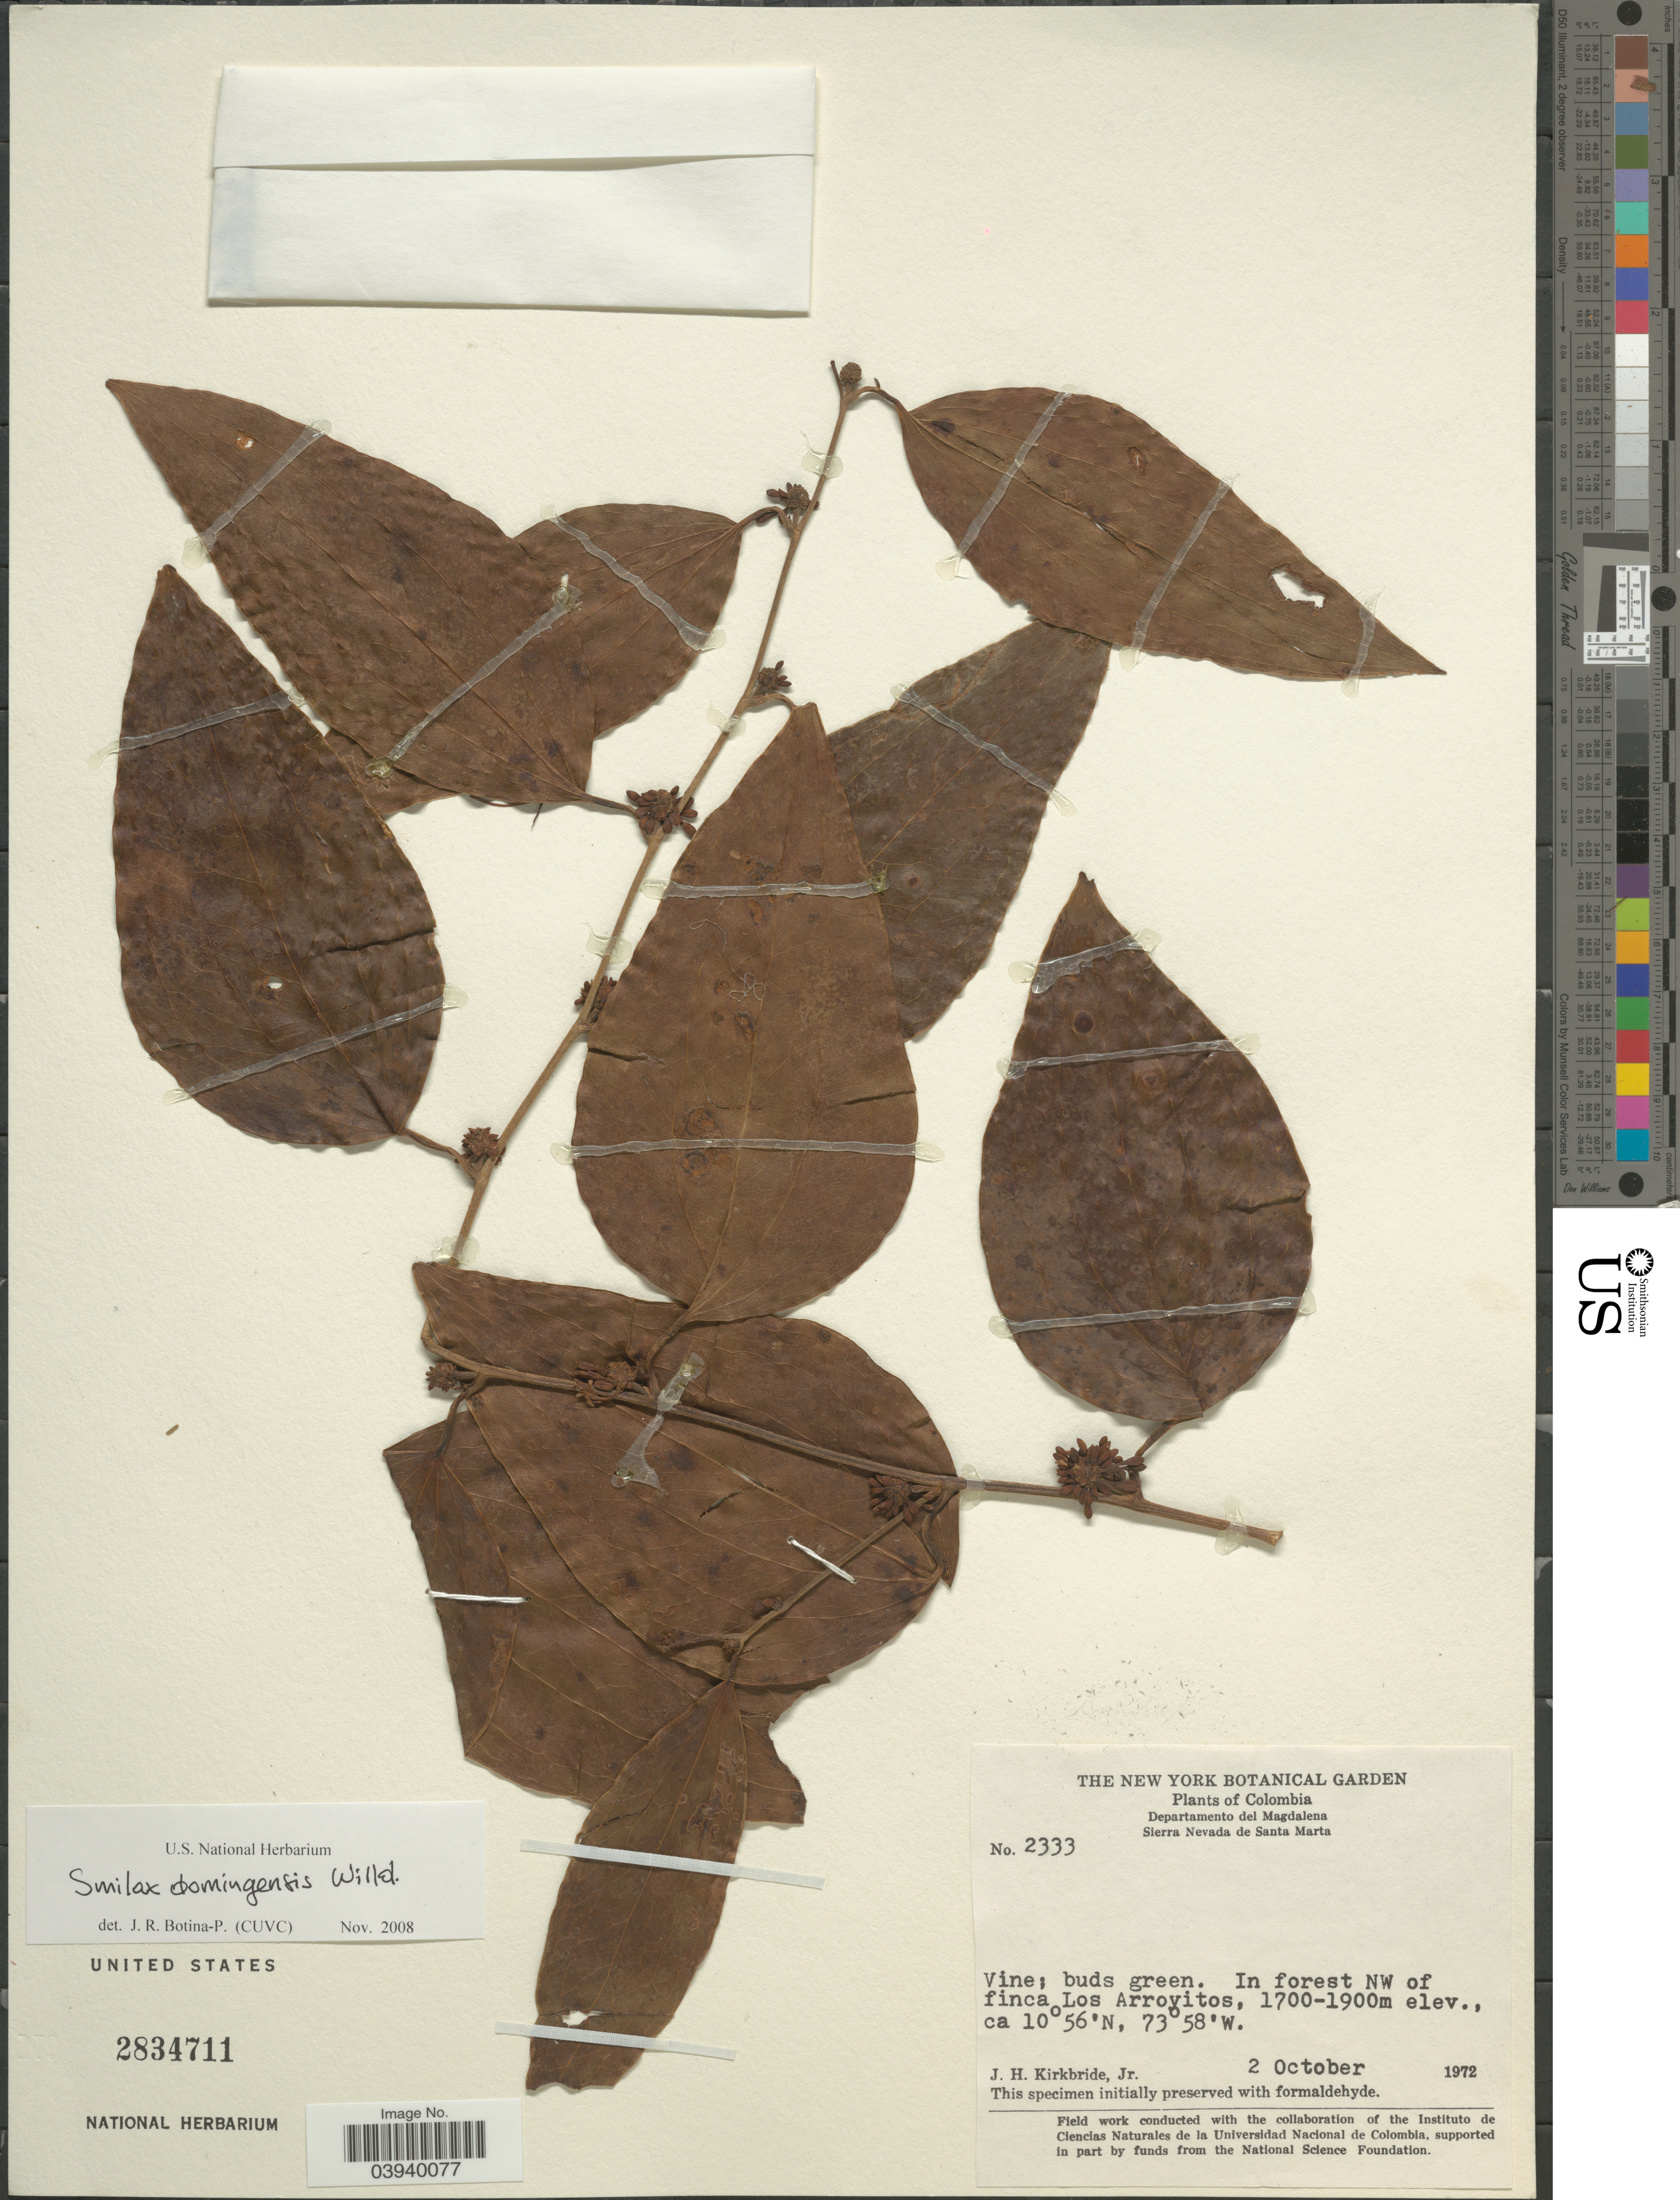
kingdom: Plantae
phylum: Tracheophyta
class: Liliopsida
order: Liliales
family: Smilacaceae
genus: Smilax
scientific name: Smilax domingensis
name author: Willd.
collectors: J. H. Kirkbride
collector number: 2333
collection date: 1972-10-02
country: Colombia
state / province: Magdalena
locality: Departmento del Magdalena. Sierra Nevada de Santa Marta. In forest NW of finca Los Arroyitos.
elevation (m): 1700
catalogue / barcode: US 2834711